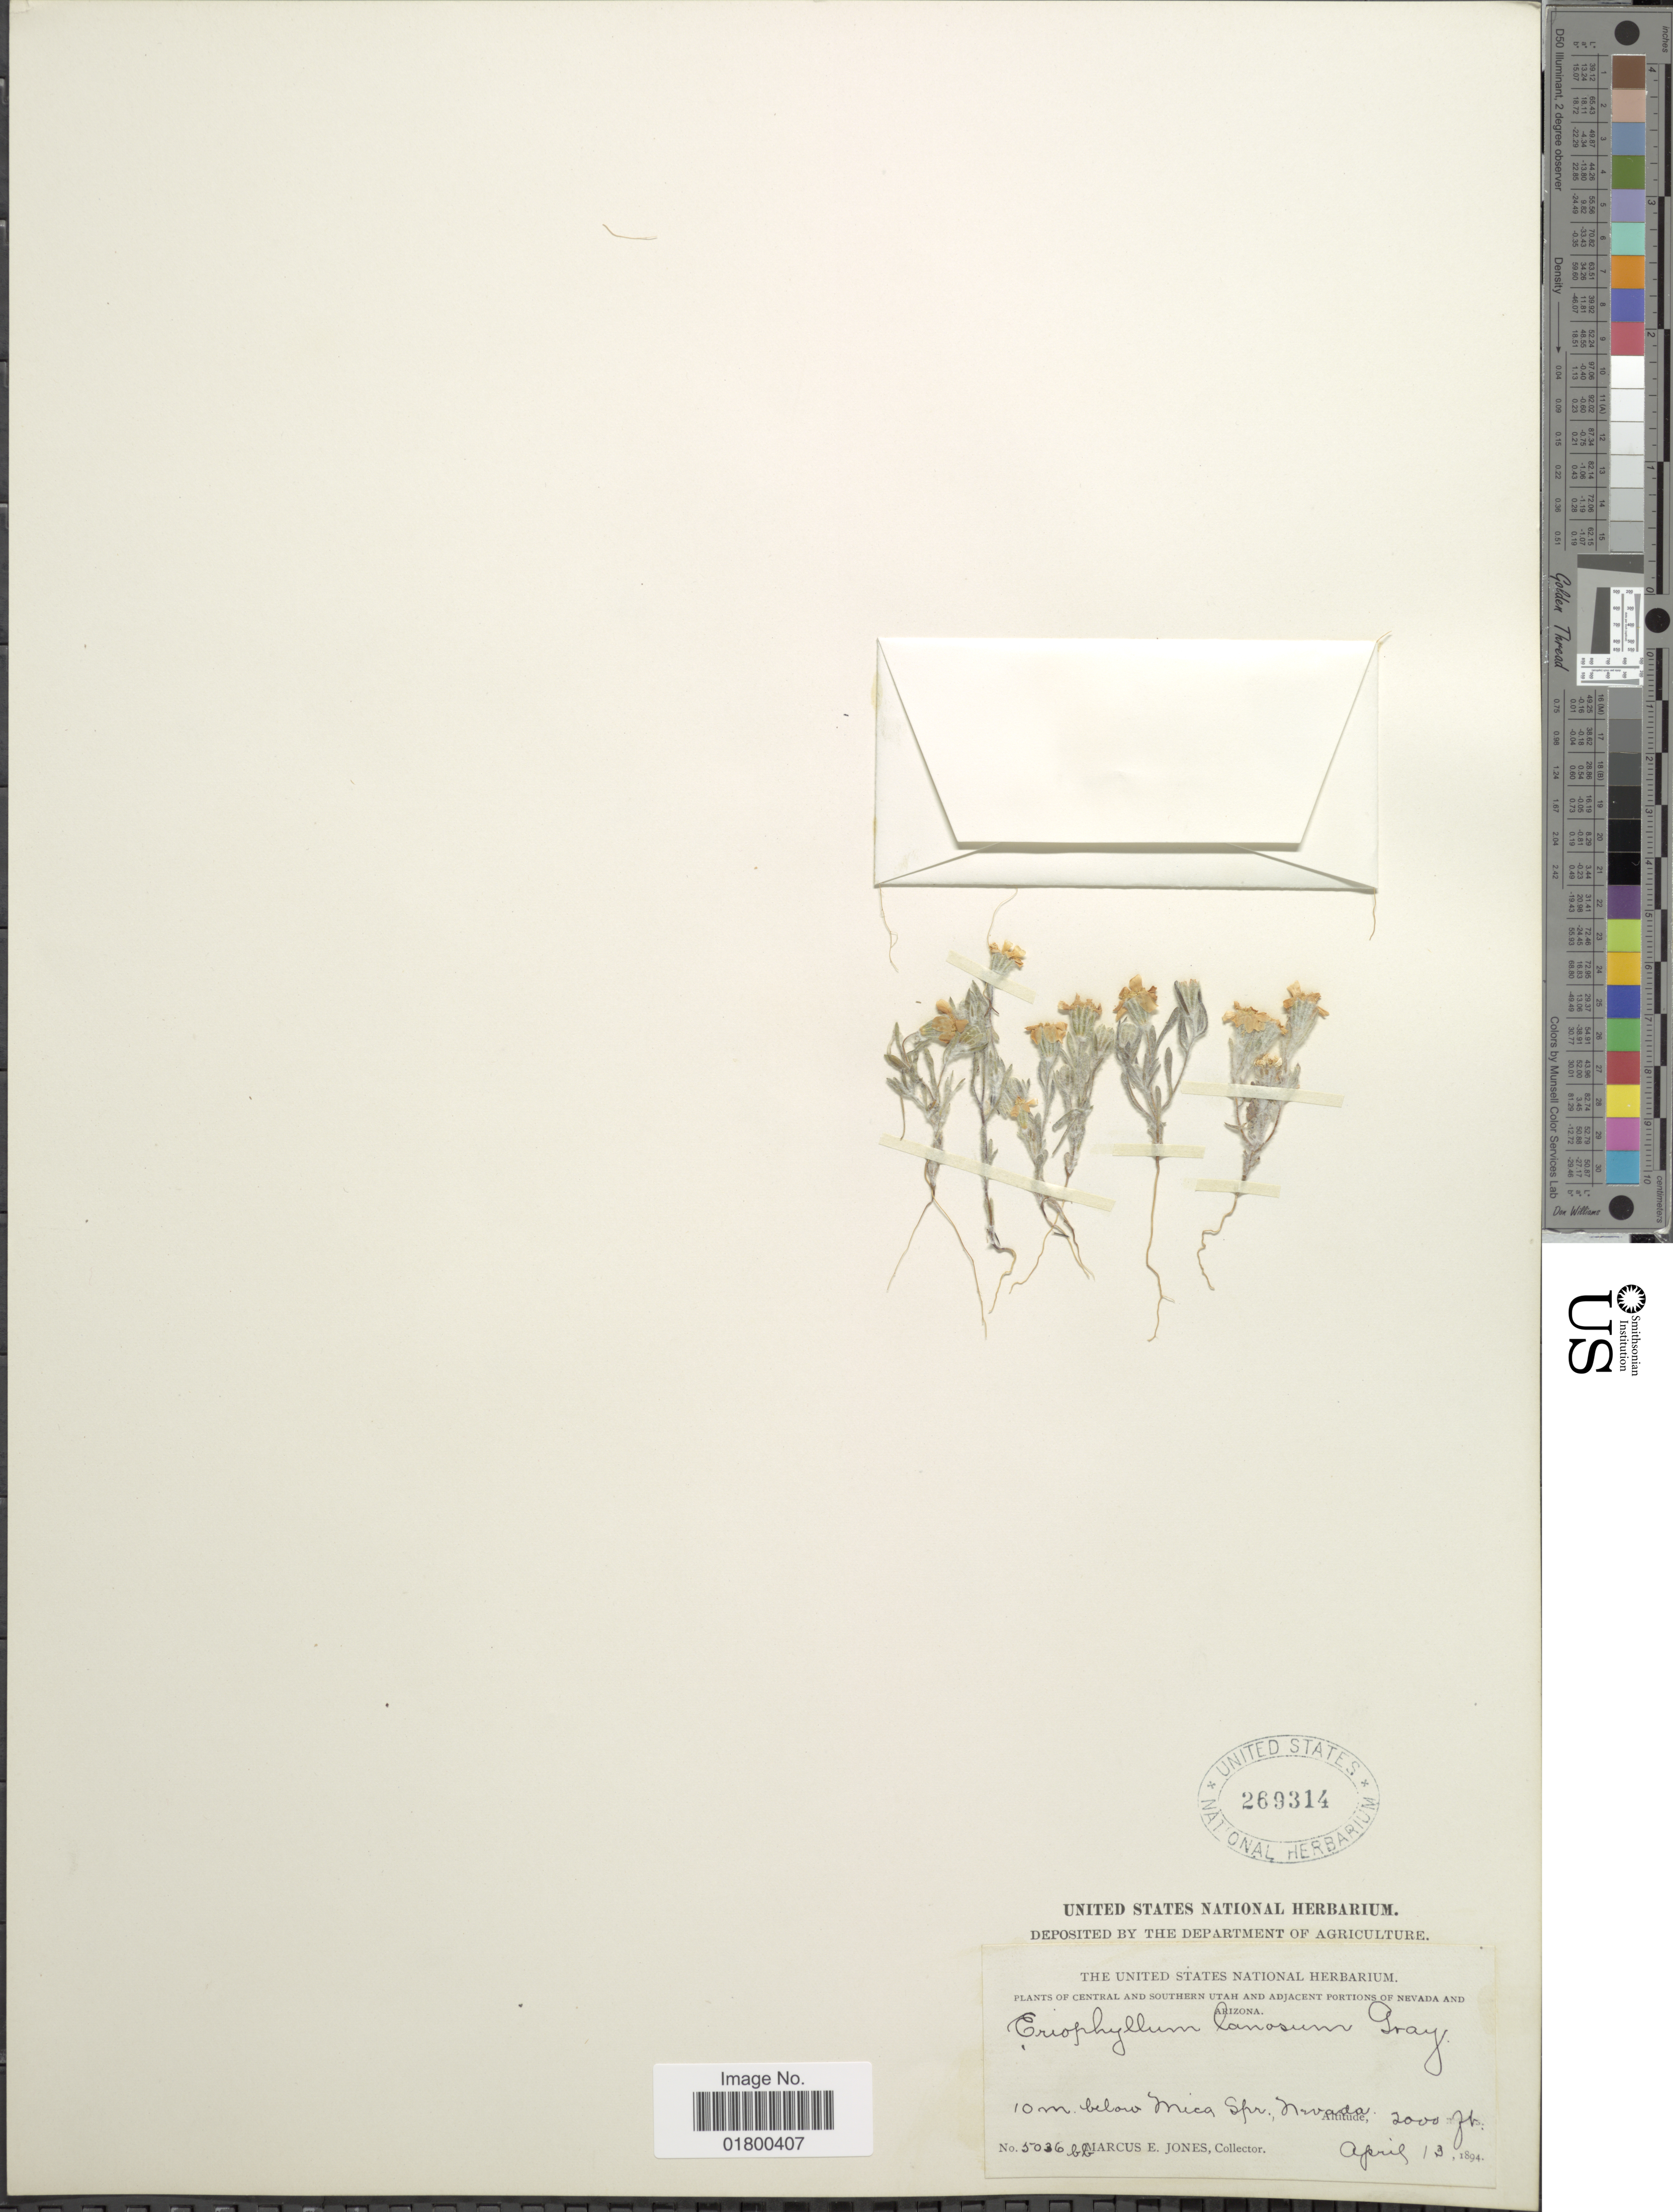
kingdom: Plantae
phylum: Tracheophyta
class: Magnoliopsida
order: Asterales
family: Asteraceae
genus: Eriophyllum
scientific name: Eriophyllum lanosum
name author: (A. Gray) A. Gray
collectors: M. E. Jones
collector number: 5036bb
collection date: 1894-04-13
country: United States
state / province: Nevada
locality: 10 m. below Mica Spr., Nevada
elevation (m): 610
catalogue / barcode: US 269314